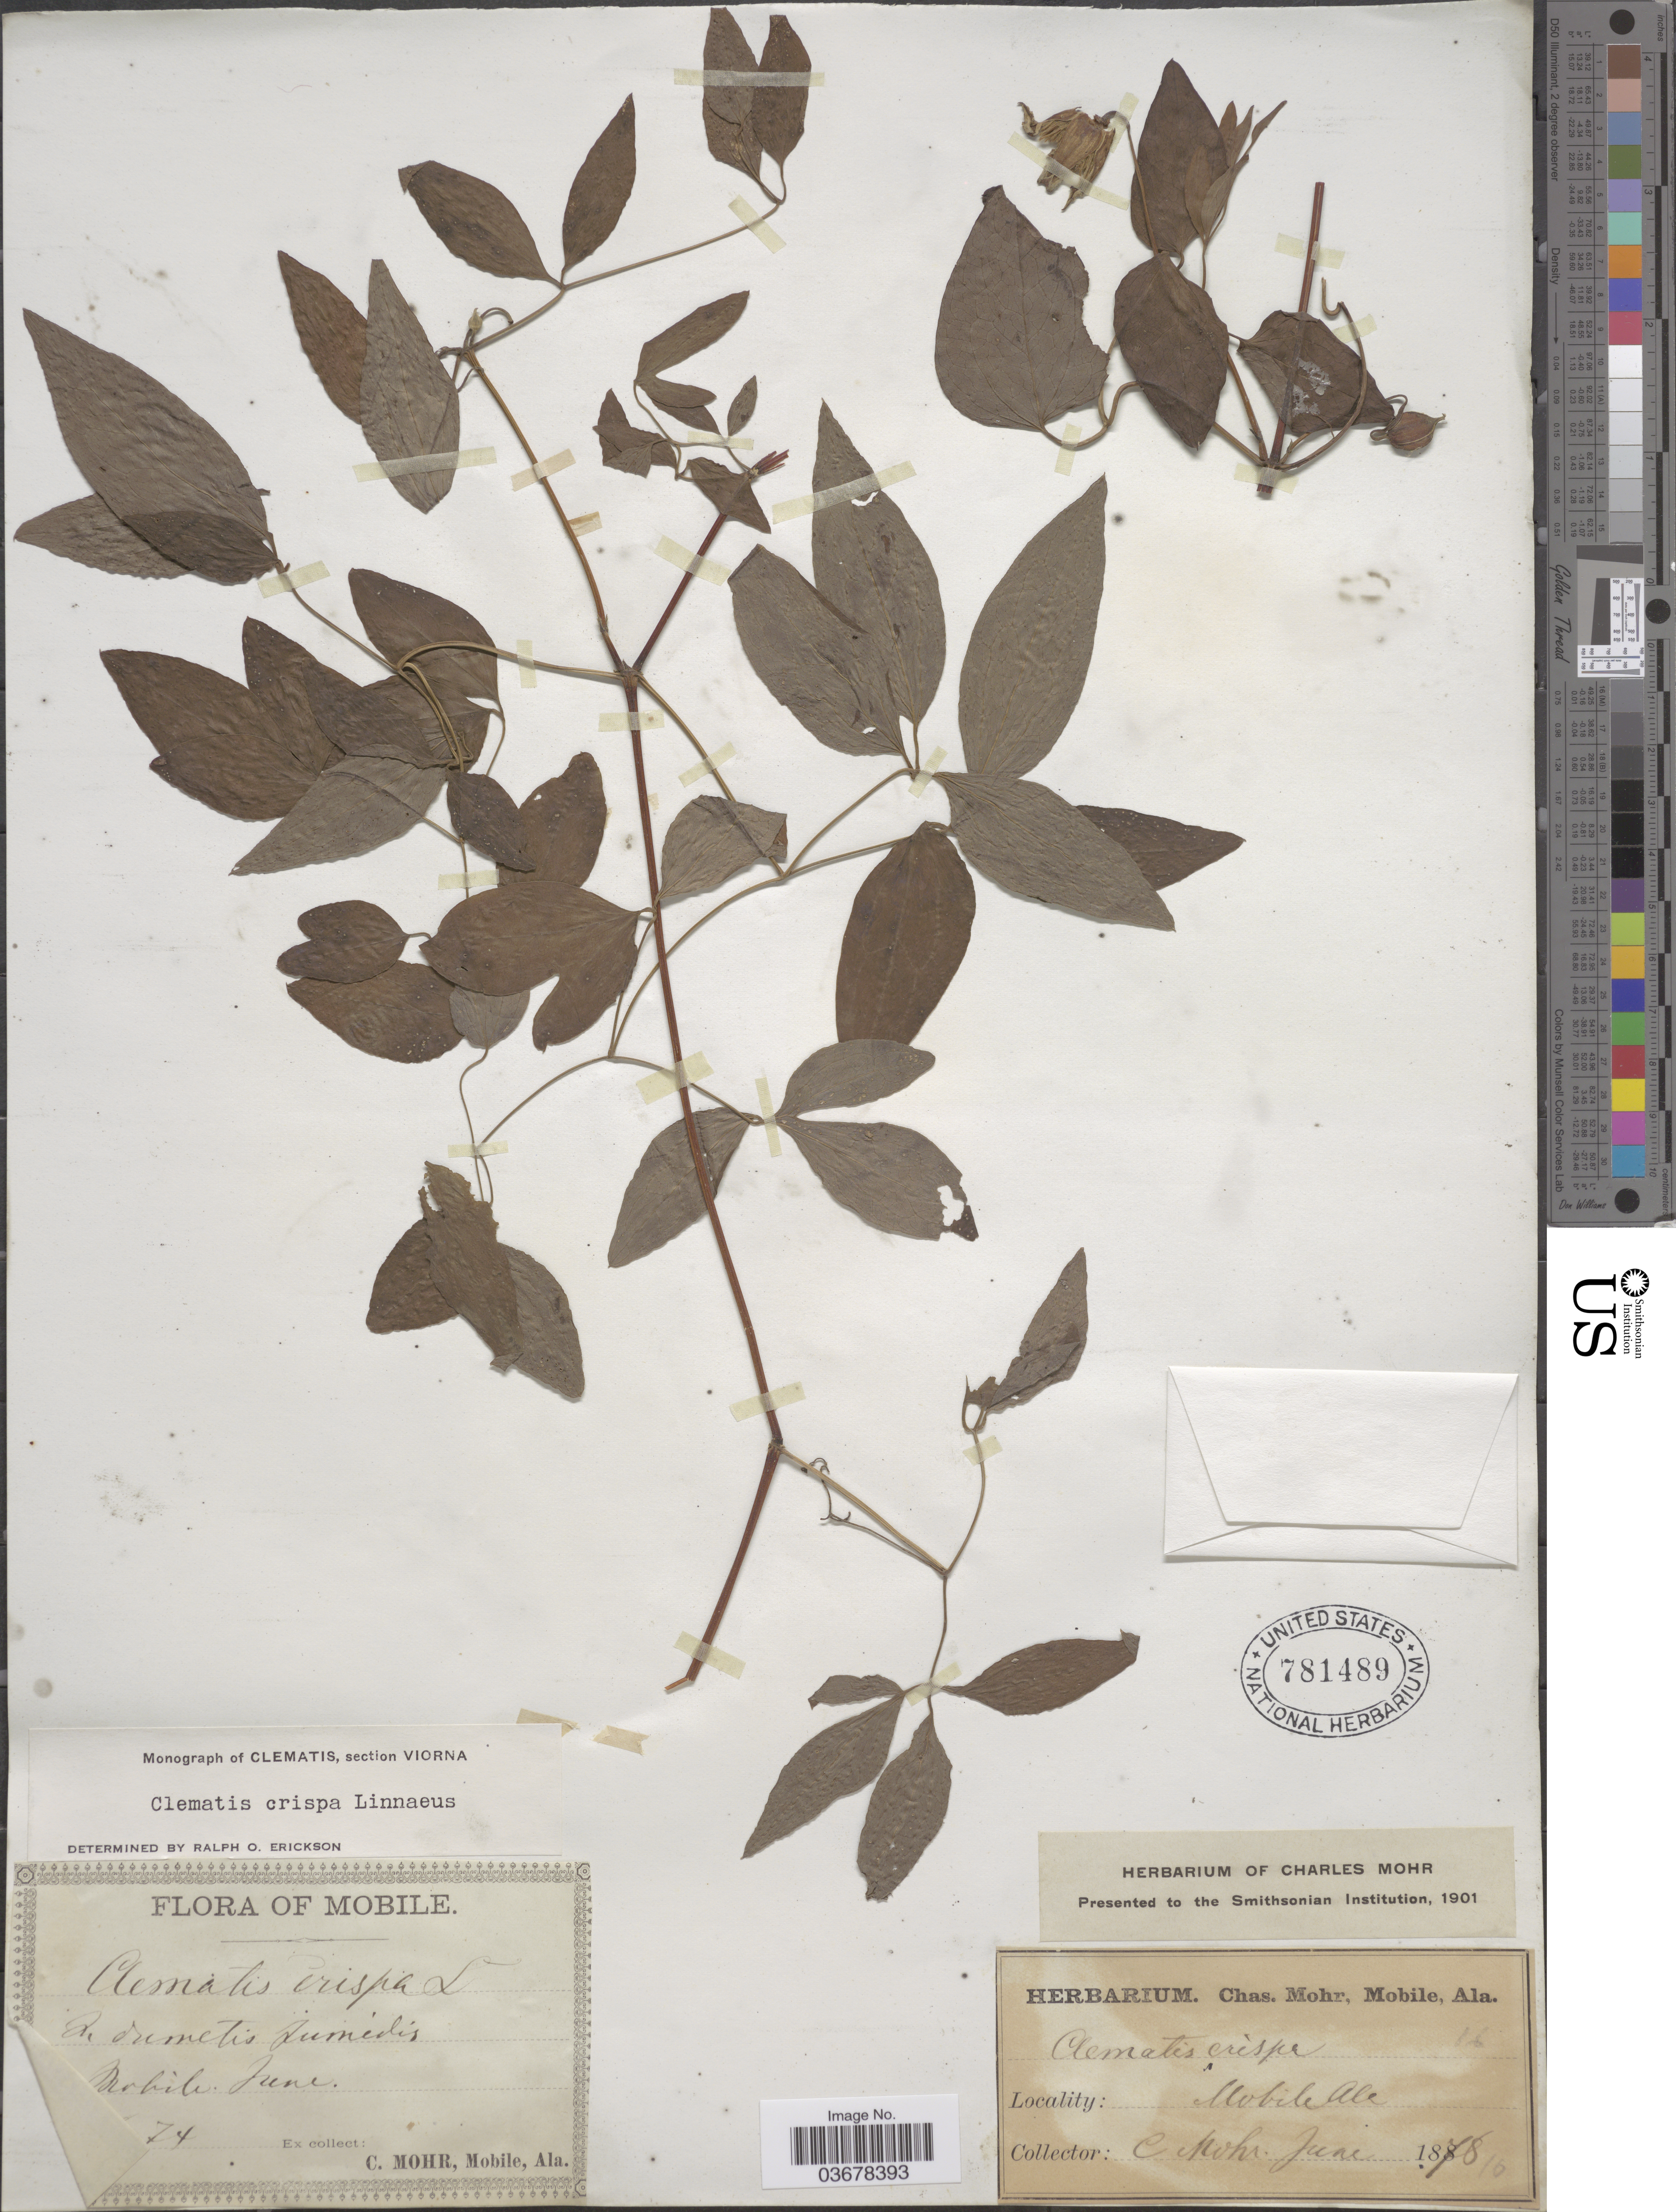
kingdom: Plantae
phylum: Tracheophyta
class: Magnoliopsida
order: Ranunculales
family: Ranunculaceae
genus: Clematis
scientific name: Clematis viorna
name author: L.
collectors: Mohr, C. T. (herbarium)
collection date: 1874-06/1878-06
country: United States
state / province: Alabama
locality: Mobile.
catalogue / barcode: US 781489